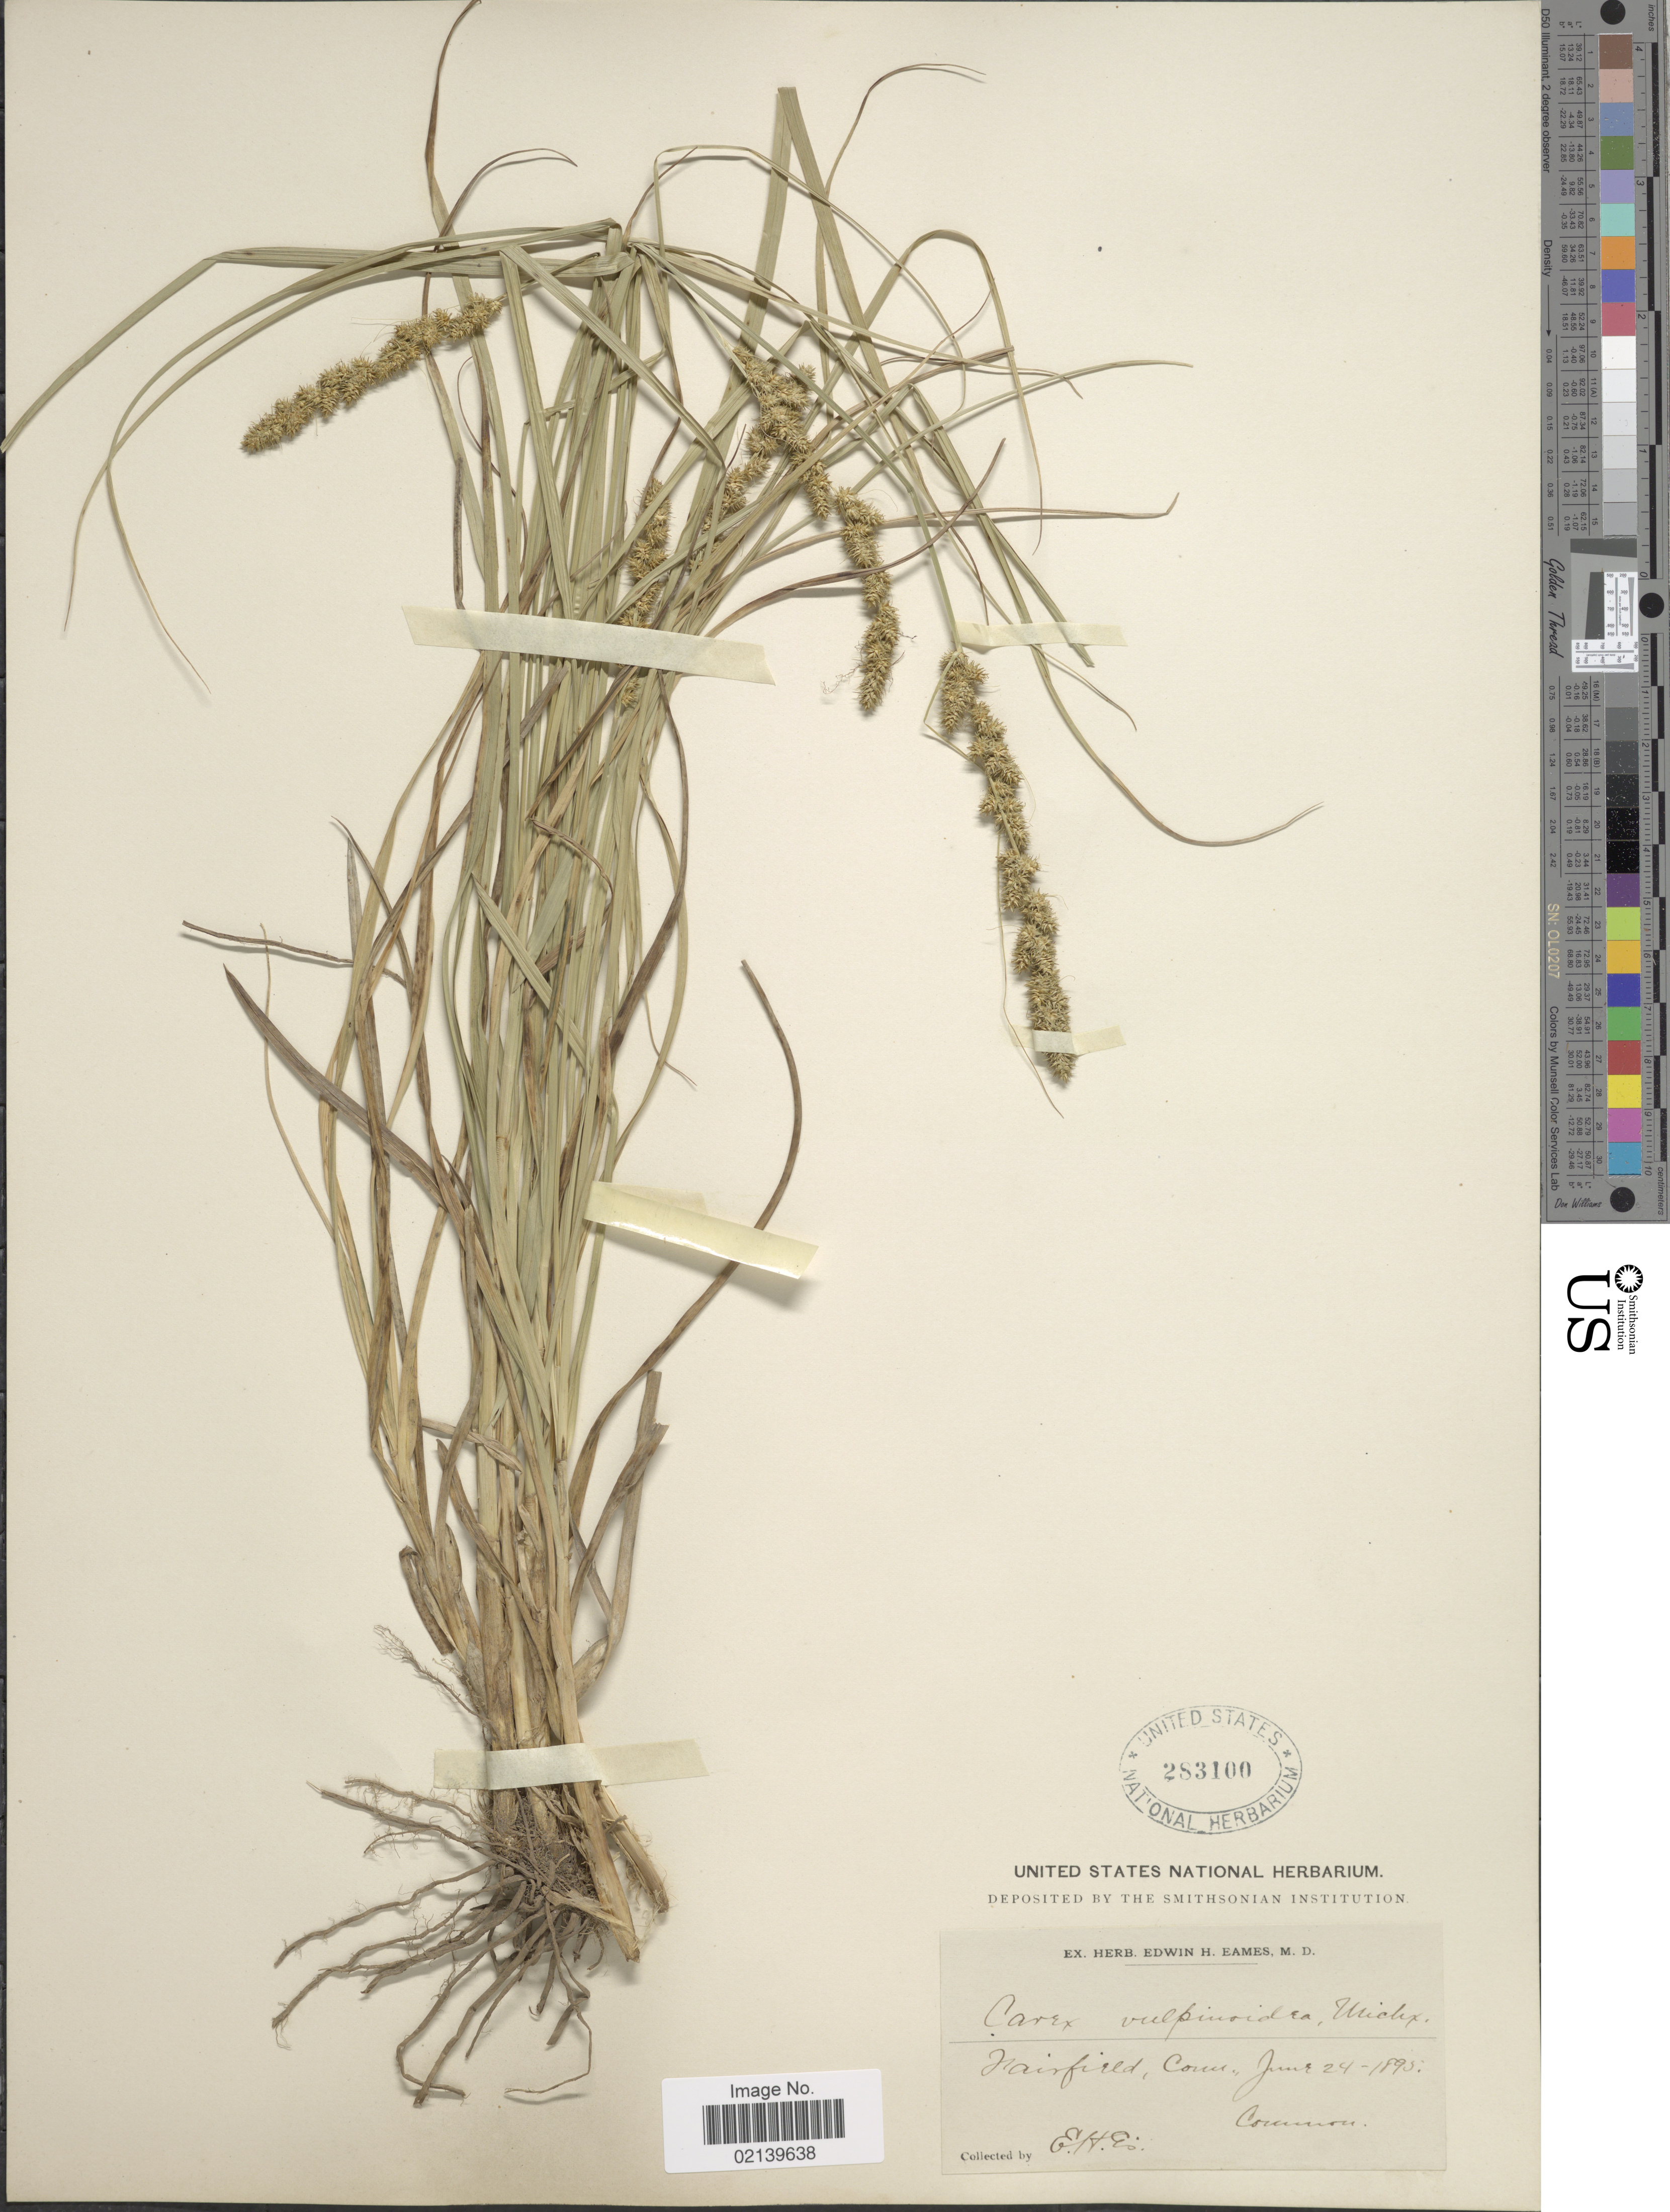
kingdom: Plantae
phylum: Tracheophyta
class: Liliopsida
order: Poales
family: Cyperaceae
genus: Carex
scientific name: Carex vulpinoidea Michx.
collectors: E. H. Eames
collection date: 1895-06-24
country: United States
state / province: Connecticut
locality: Fairfield, Conn.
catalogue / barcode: US 283100